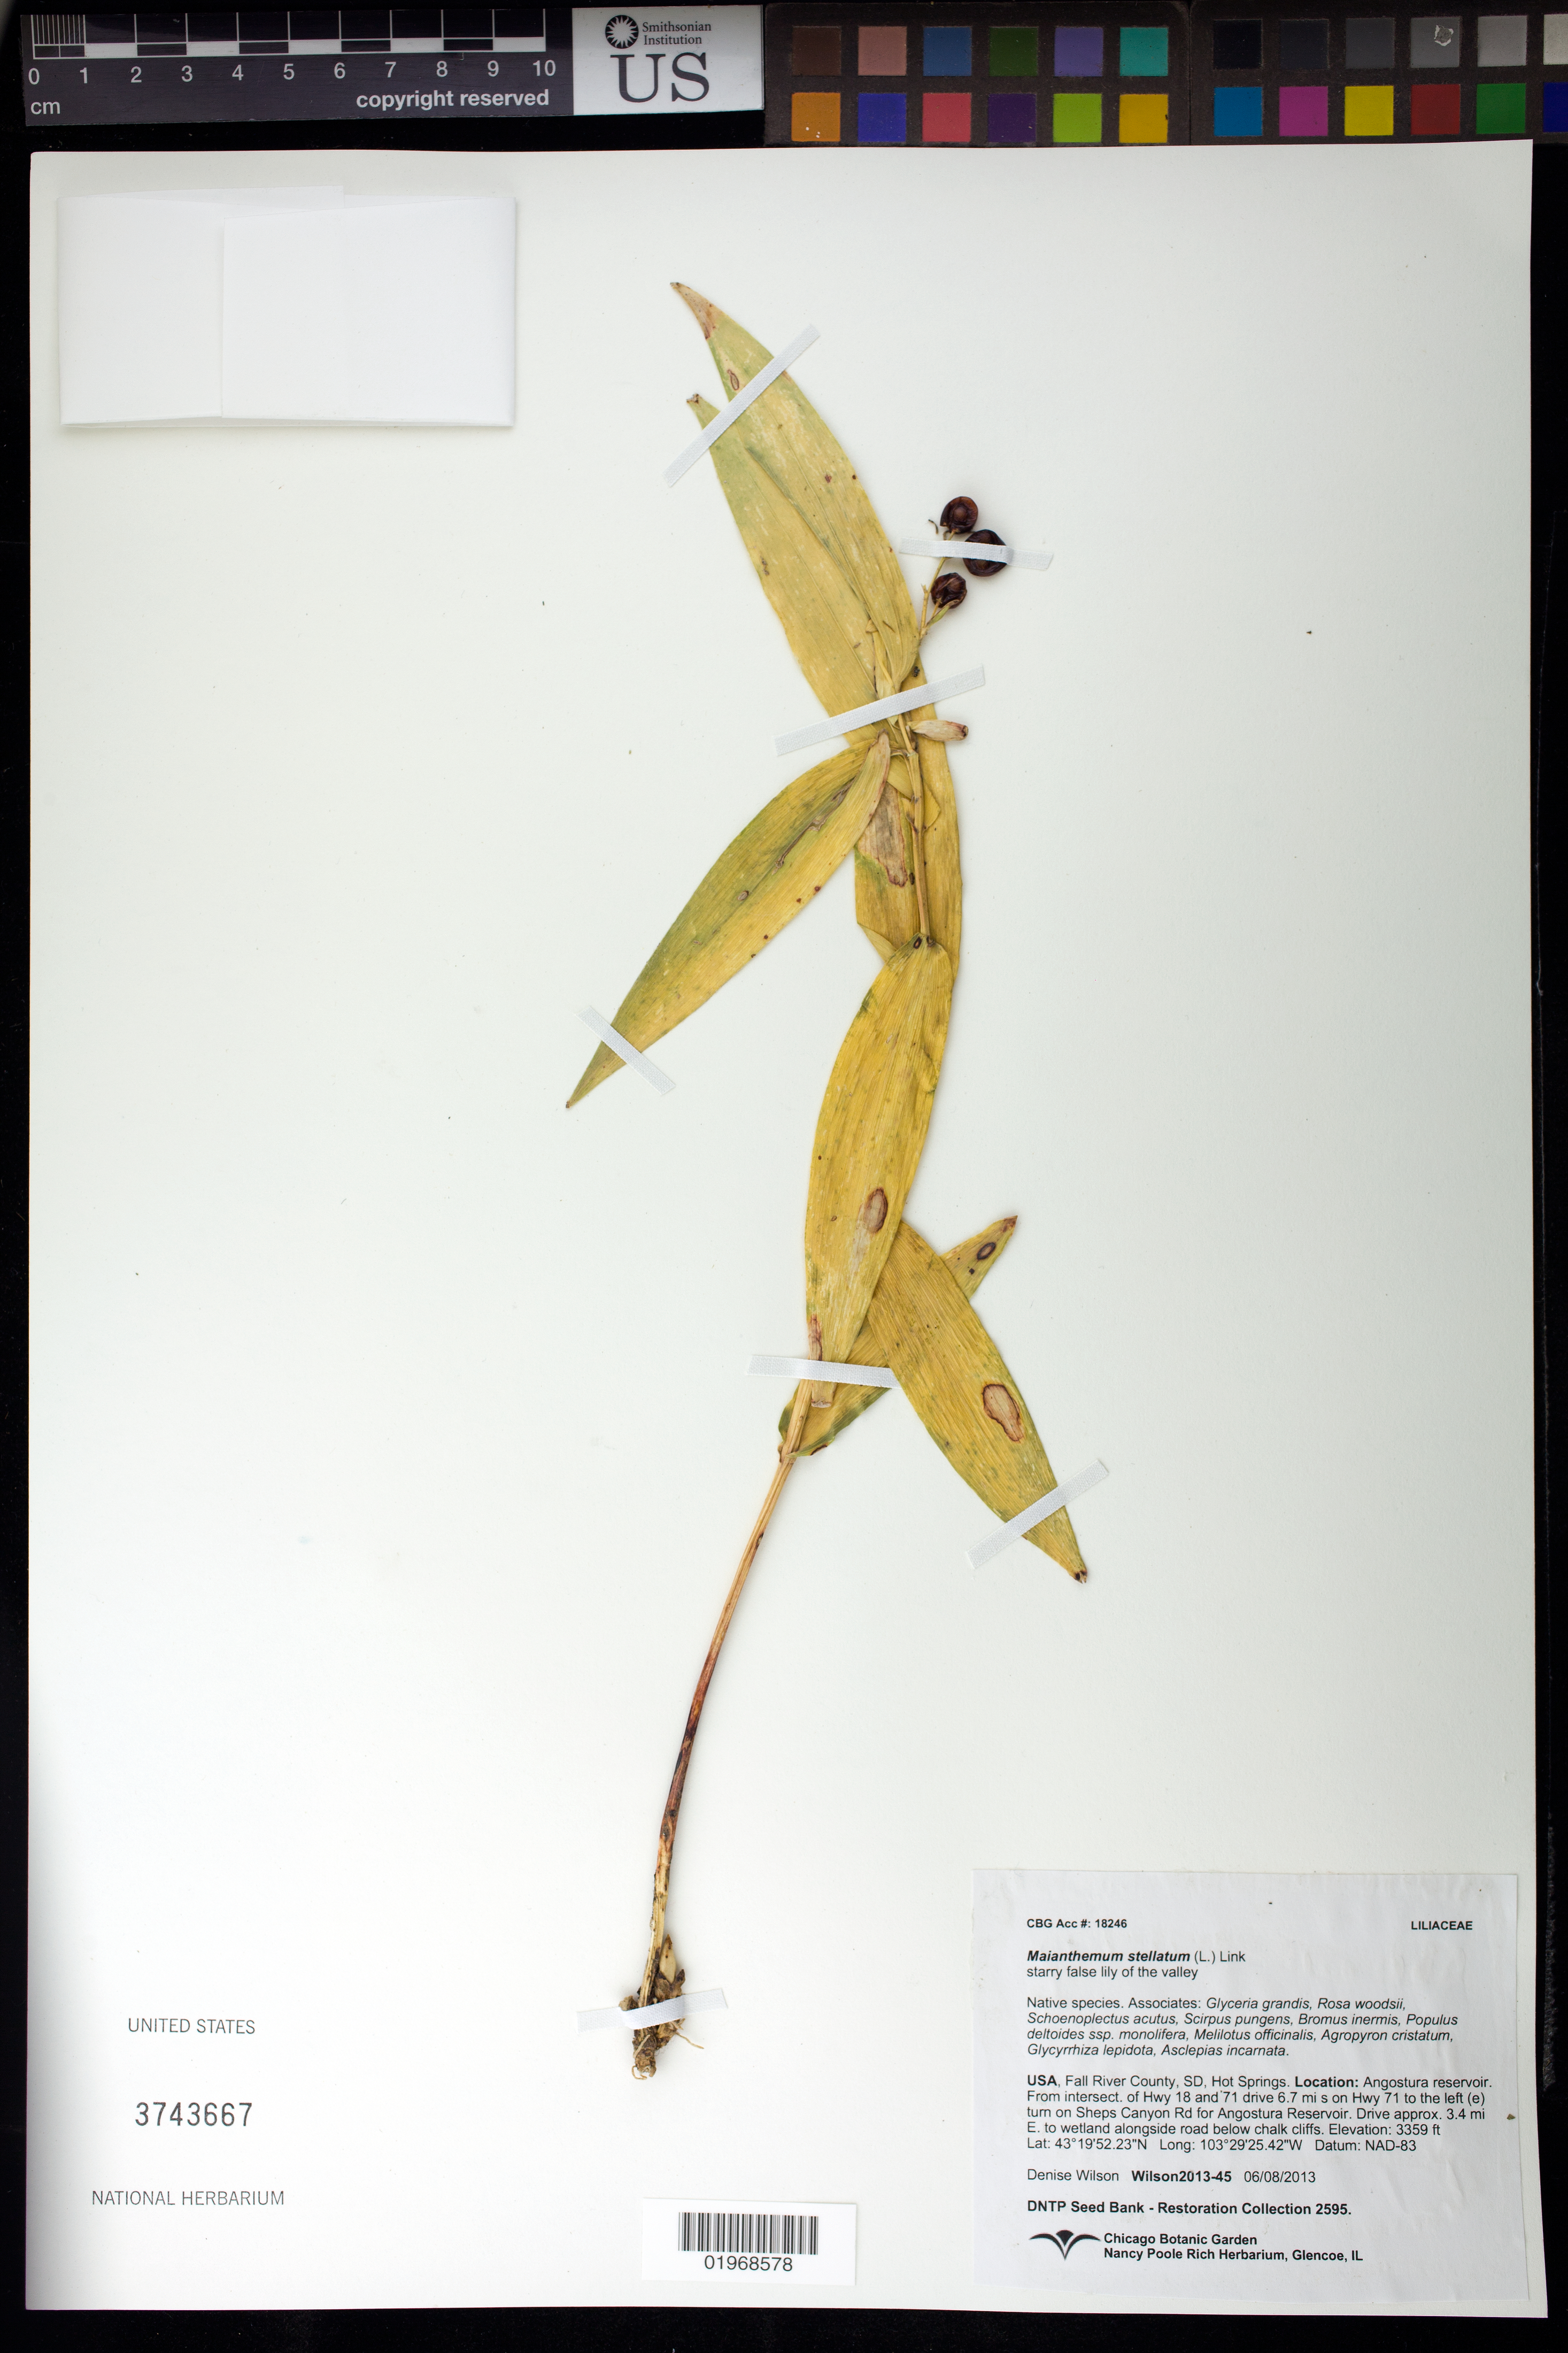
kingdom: Plantae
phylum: Tracheophyta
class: Liliopsida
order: Asparagales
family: Asparagaceae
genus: Maianthemum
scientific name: Maianthemum stellatum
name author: (L.) Link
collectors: D. Wilson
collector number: Wilson2013-45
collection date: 2013-06-08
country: United States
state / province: South Dakota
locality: Hot Springs, Angostura reservoir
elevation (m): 1024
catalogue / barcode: US 3743667